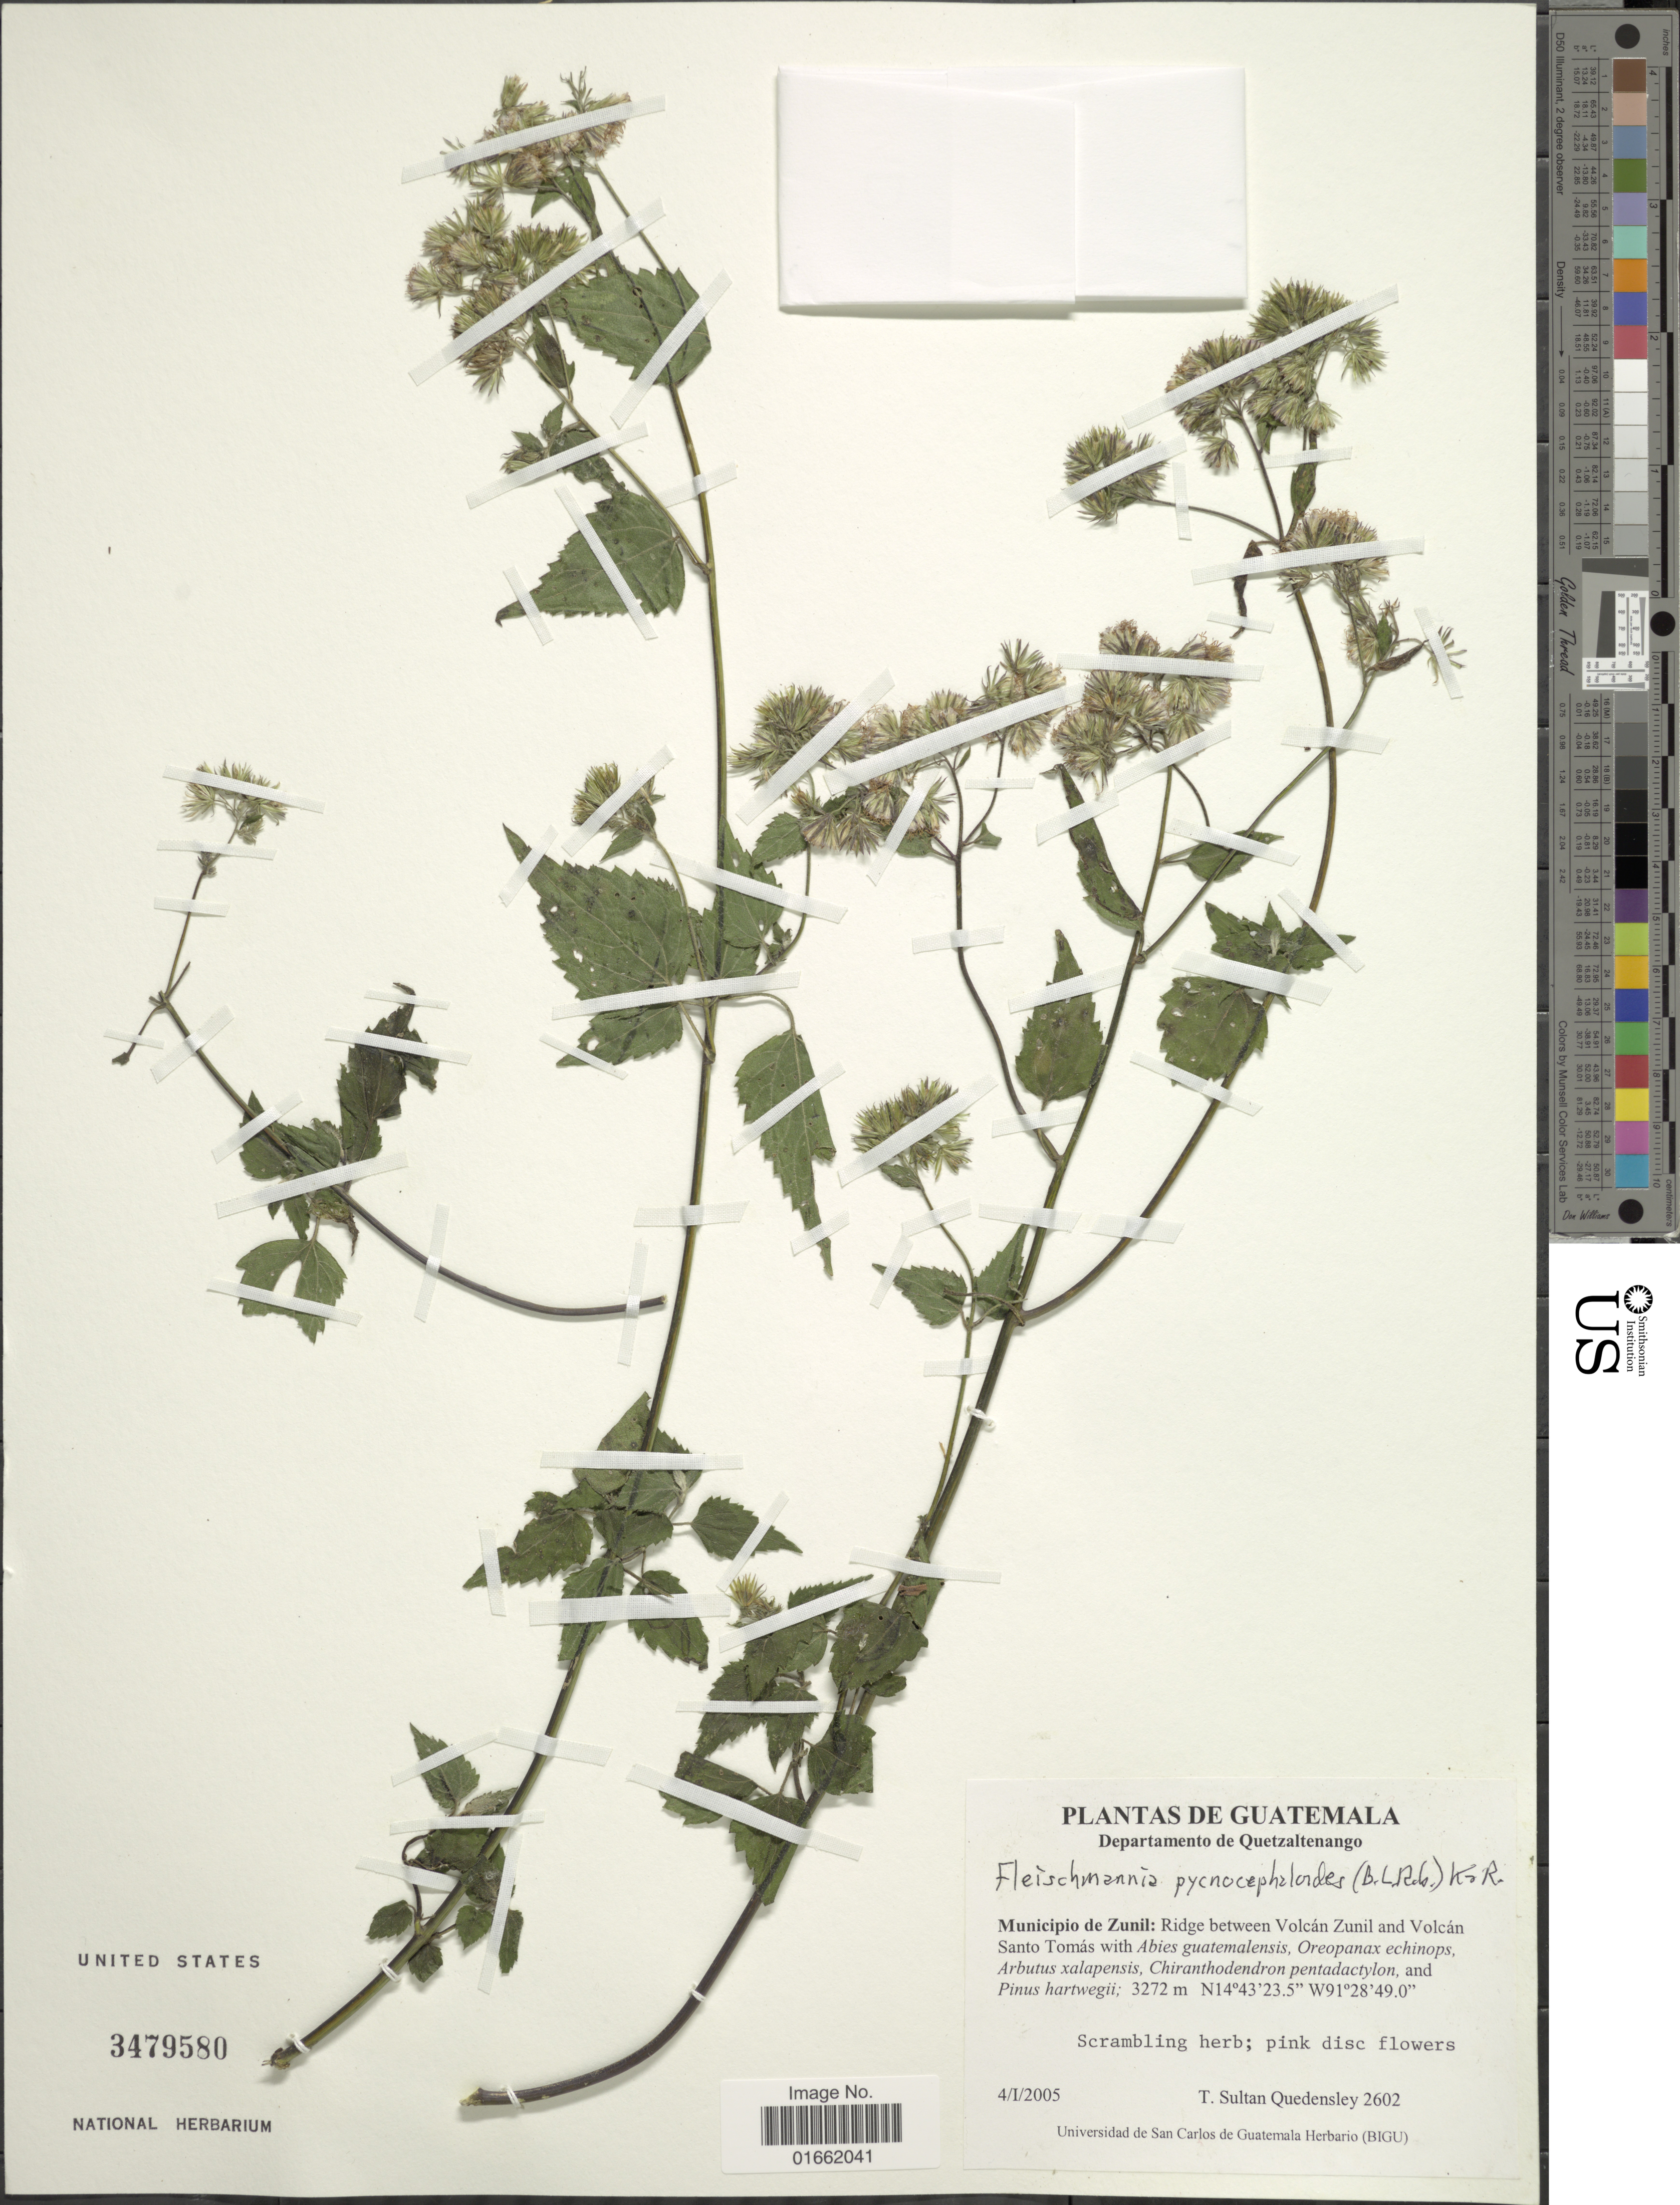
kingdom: Plantae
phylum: Tracheophyta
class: Magnoliopsida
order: Asterales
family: Asteraceae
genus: Fleischmannia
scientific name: Fleischmannia pycnocephaloides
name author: (B.L. Rob.) R.M. King & H. Rob.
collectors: T. S. Quedensley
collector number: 2602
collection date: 2005-01-04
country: Guatemala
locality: Departamento de Quetzaltenango. Municipio de Zunil: Ridge between Volcán Zunil and Volcán Santo Tomás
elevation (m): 3272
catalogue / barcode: US 3479580